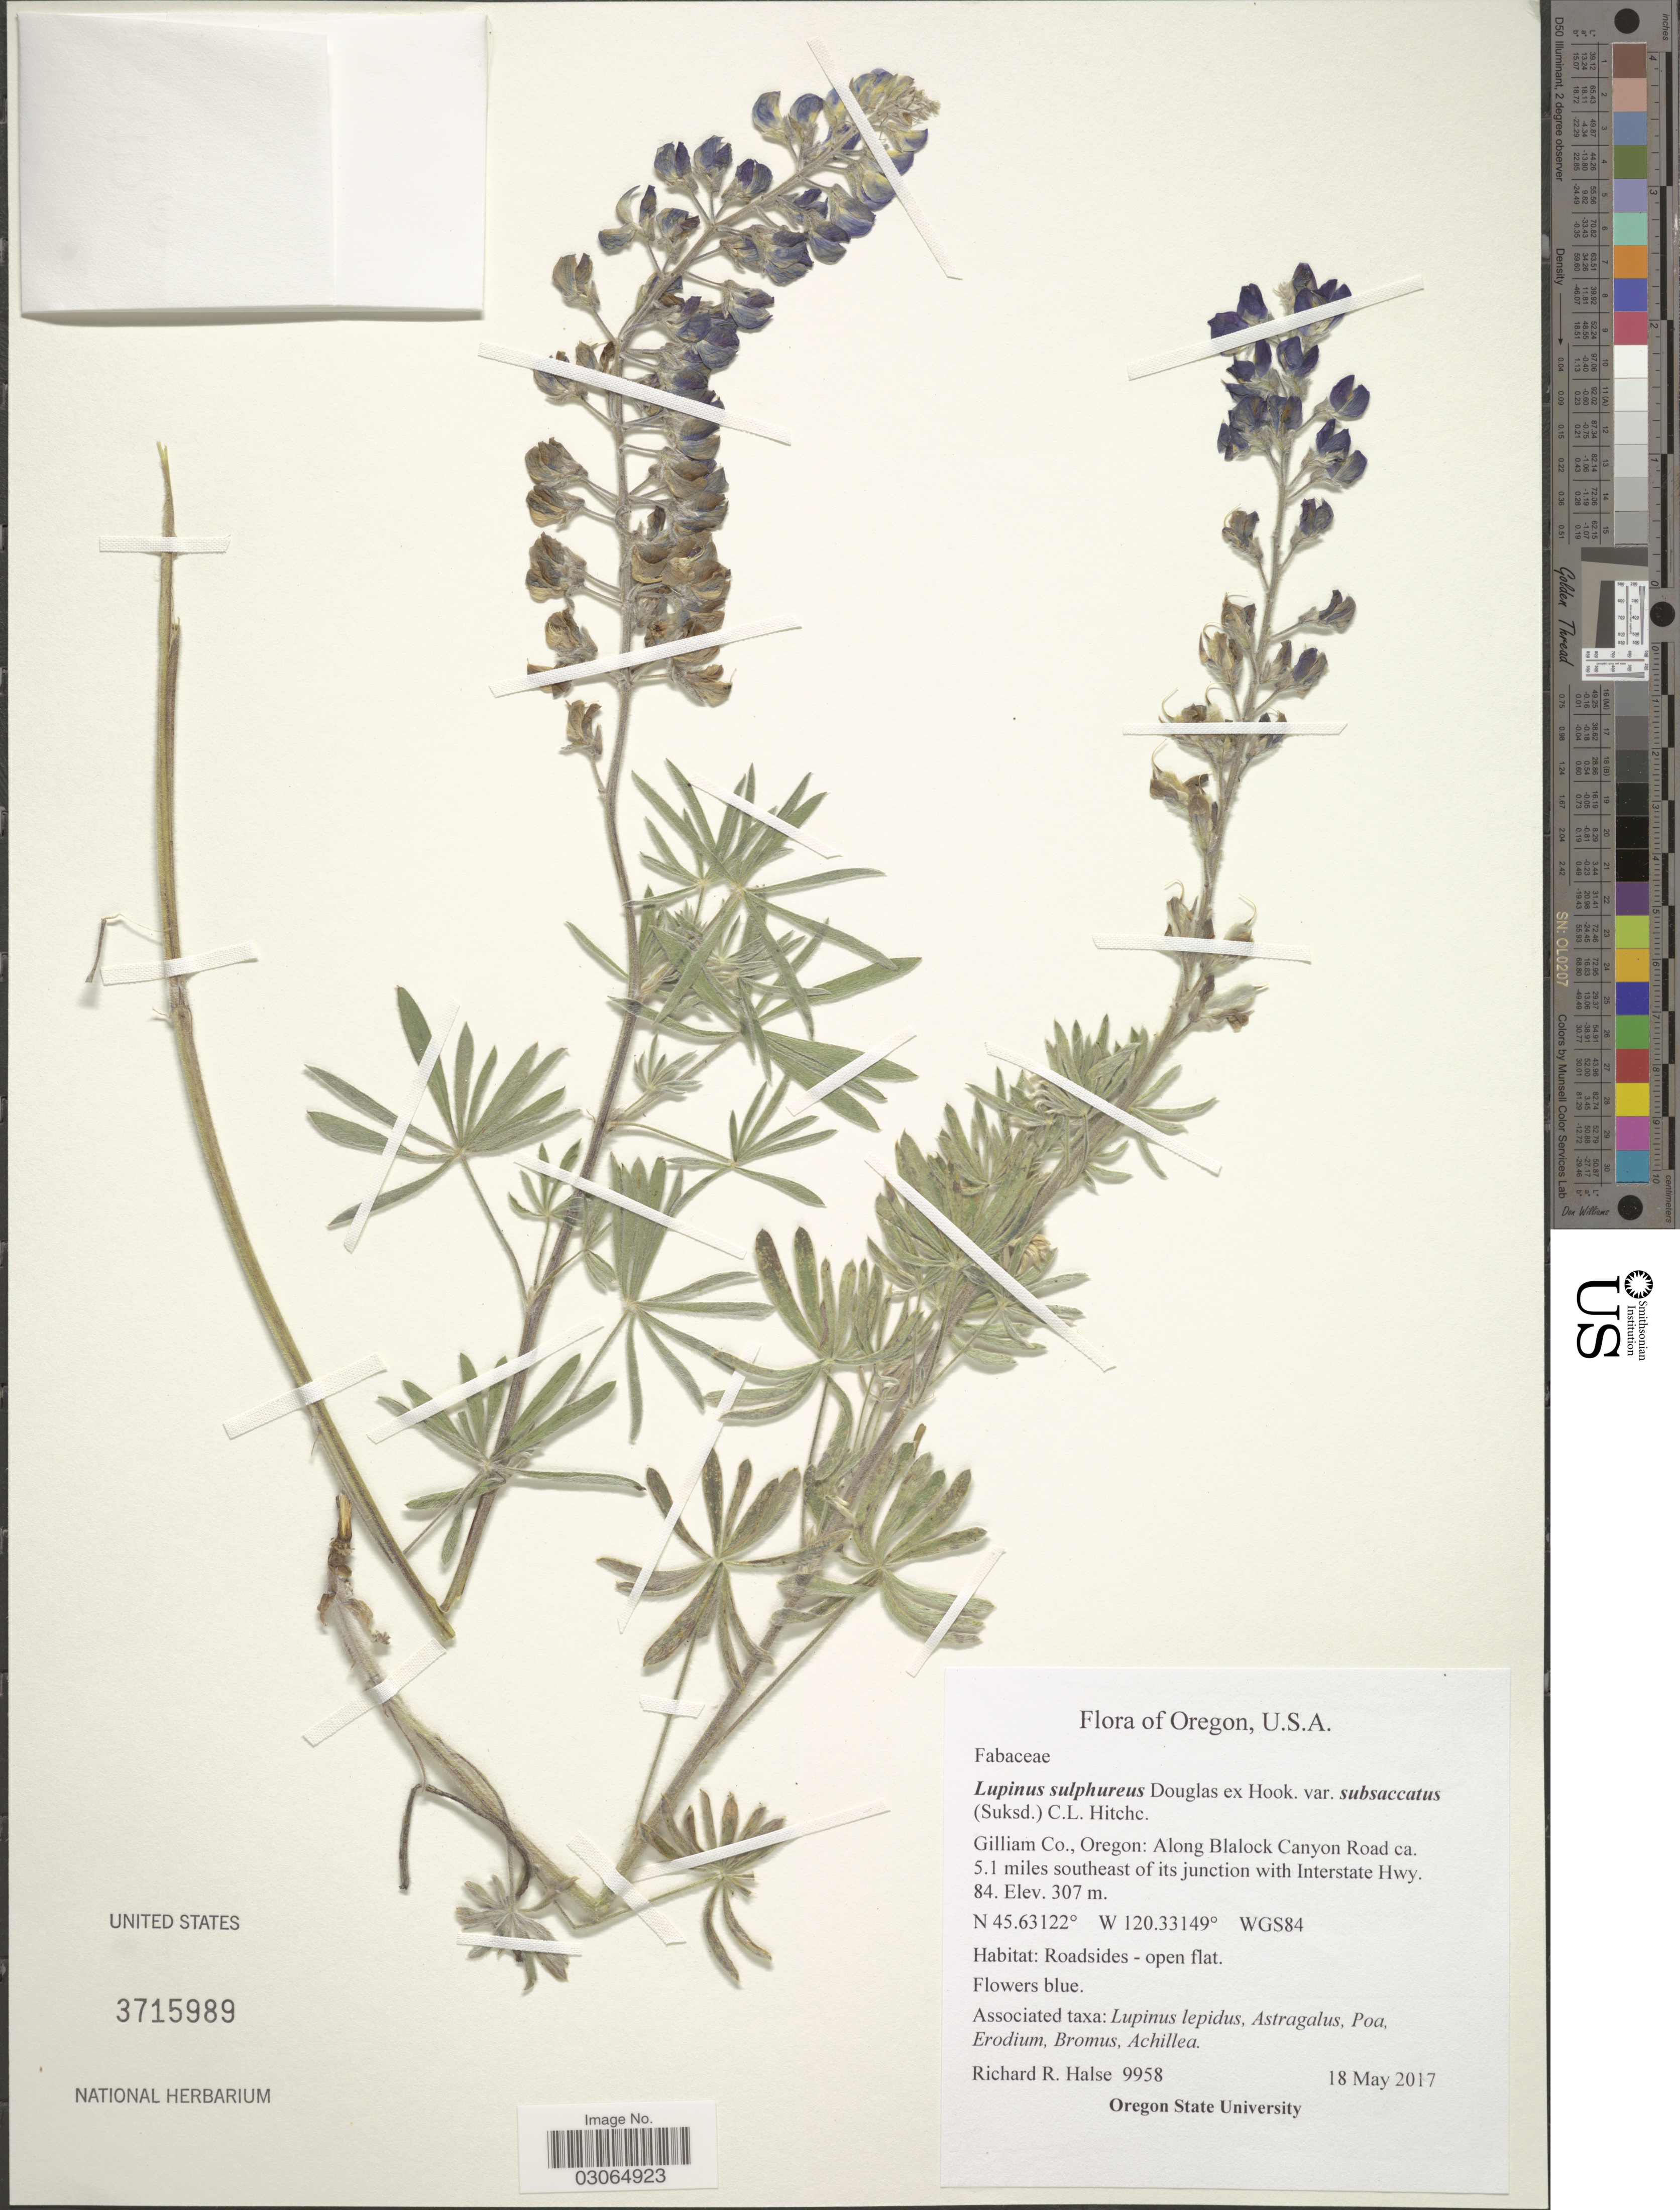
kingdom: Plantae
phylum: Tracheophyta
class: Magnoliopsida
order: Fabales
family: Fabaceae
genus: Lupinus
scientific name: Lupinus sulphureus var. subsaccatus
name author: (Suksd.) C.L. Hitchc.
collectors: R. Halse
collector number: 9958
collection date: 2017-05-18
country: United States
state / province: Oregon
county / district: Gilliam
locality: Gilliam Co. Along Blalock Canyon Road ca. 5.1 miles southeast of its junction with Interstate Hwy. 84.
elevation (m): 307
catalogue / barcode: US 3715989